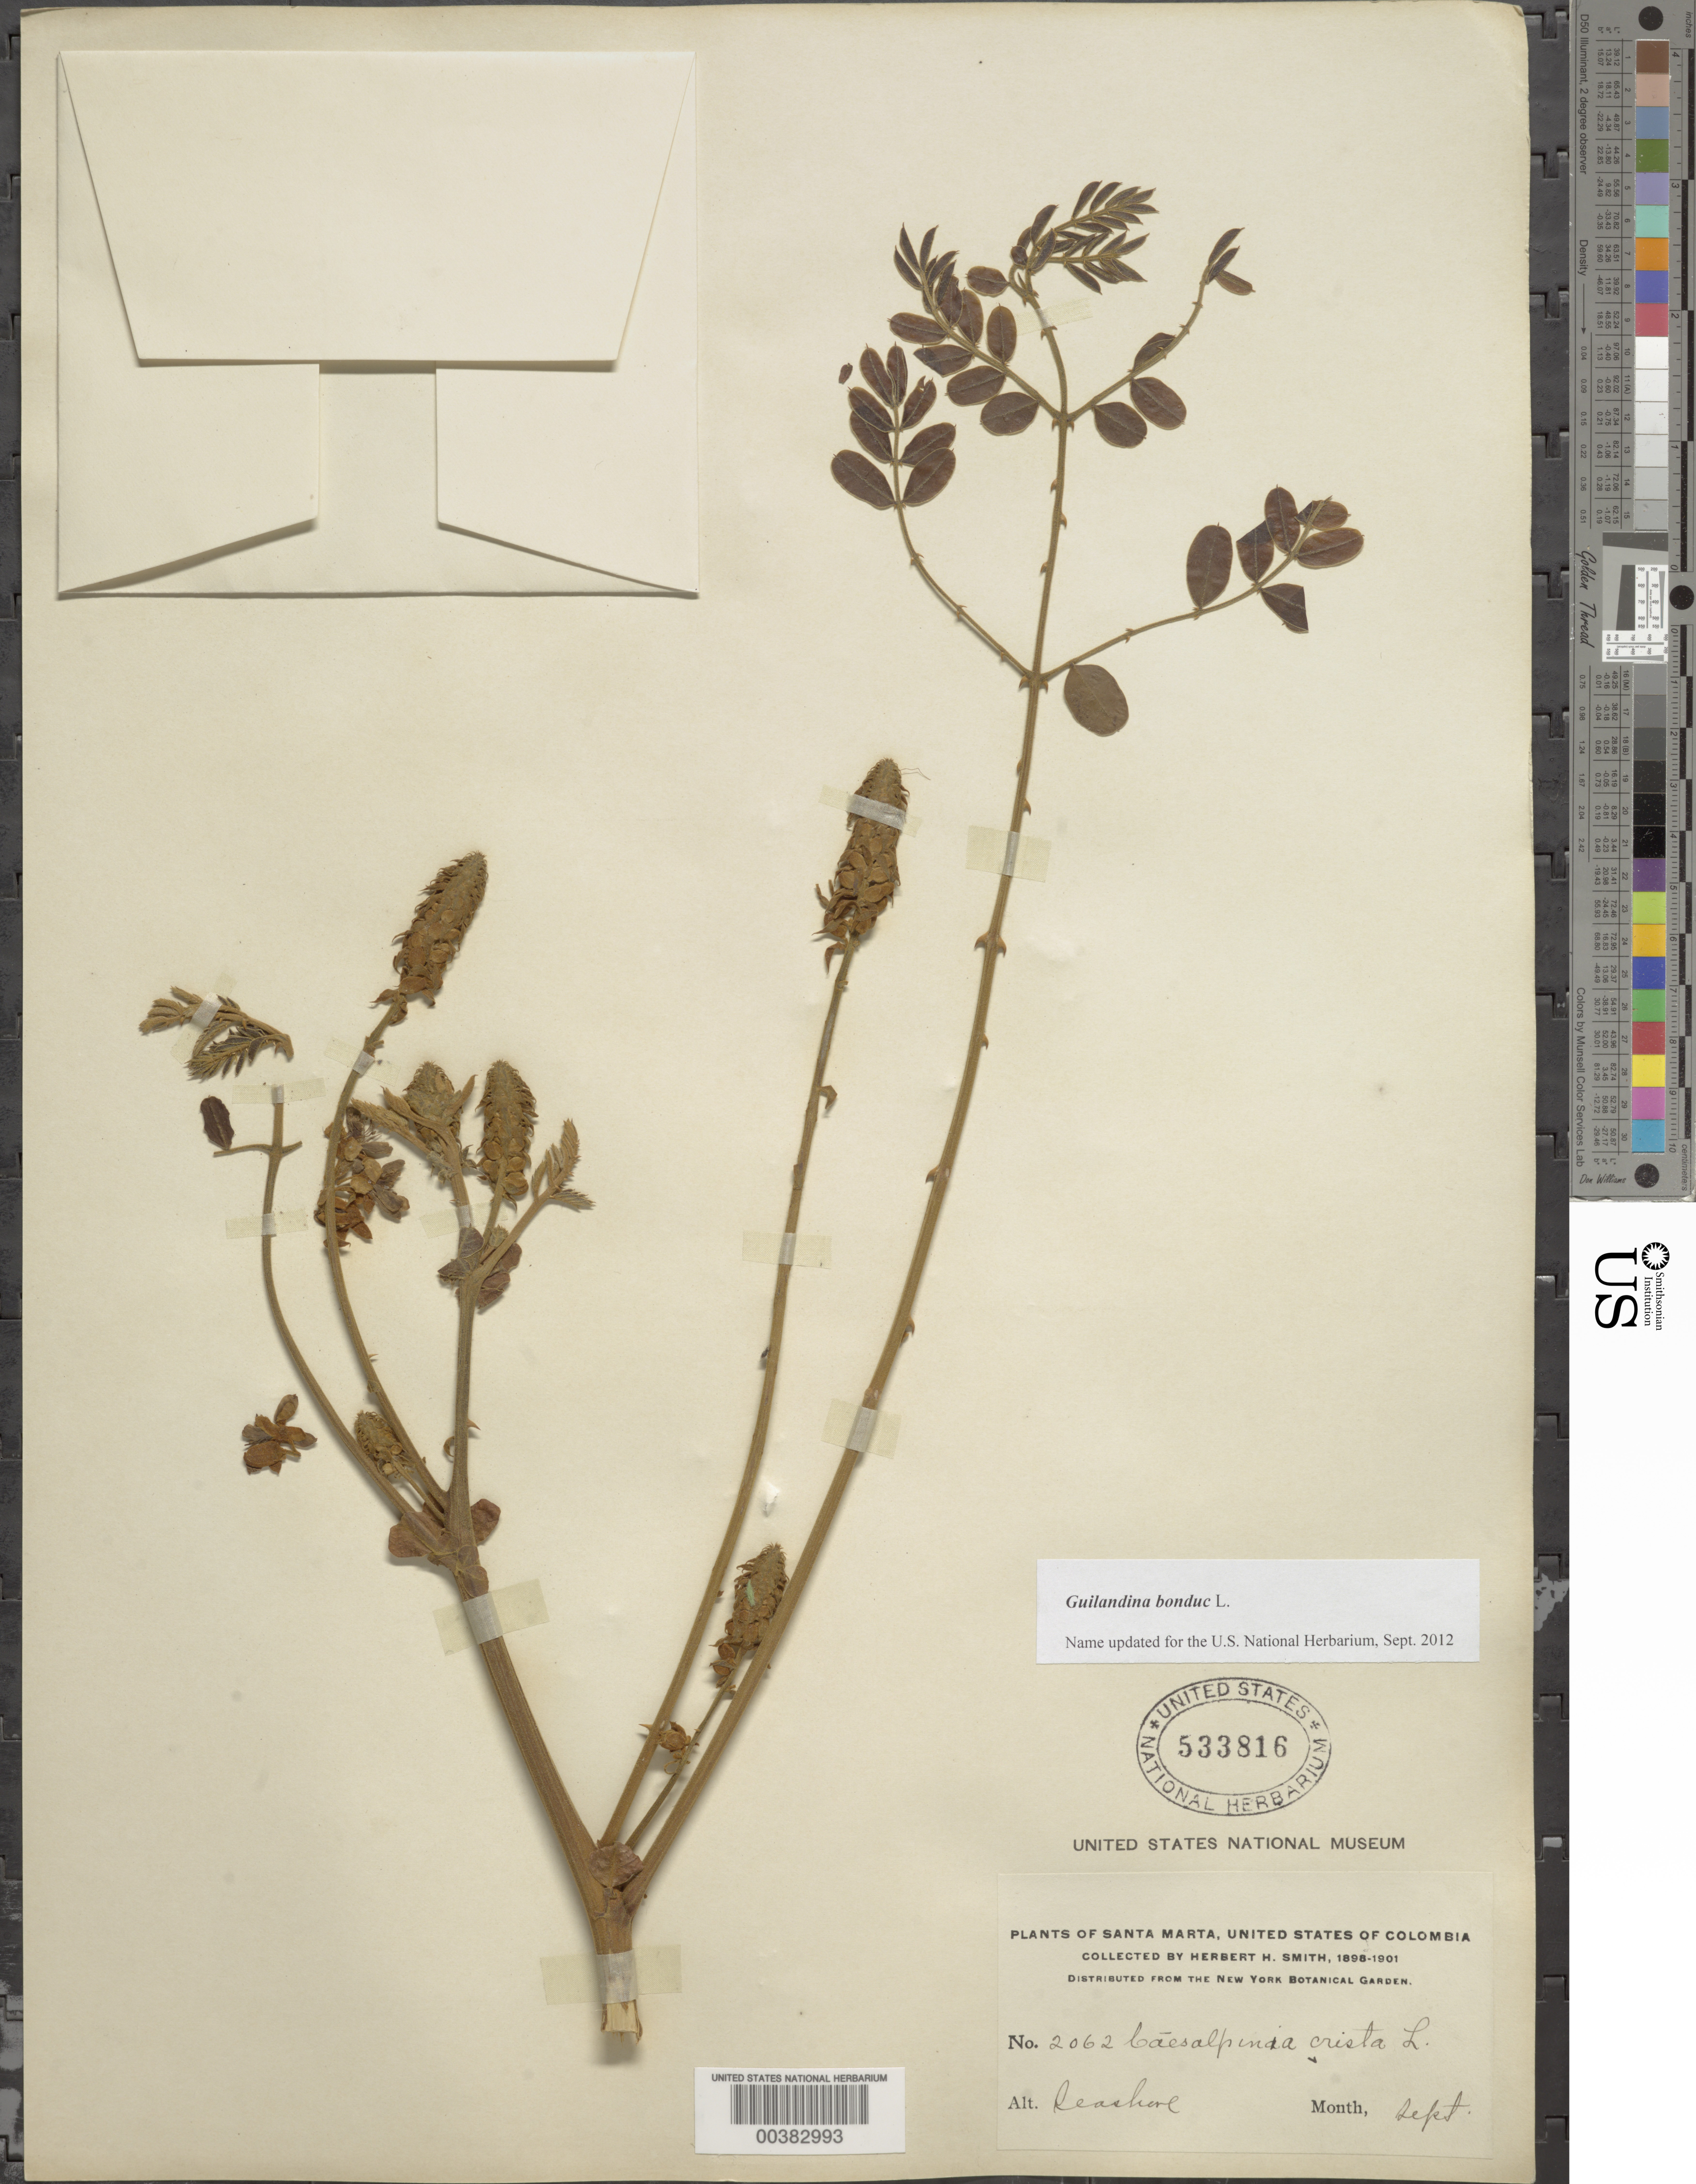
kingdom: Plantae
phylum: Tracheophyta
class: Magnoliopsida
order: Fabales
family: Fabaceae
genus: Guilandina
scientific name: Guilandina bonduc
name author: L.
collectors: Herbert H. Smith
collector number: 2062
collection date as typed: Sep 1898 to -- Sep 1901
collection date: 1898-09/1901-09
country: Colombia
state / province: Magdalena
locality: Santa Marta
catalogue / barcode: US 533816